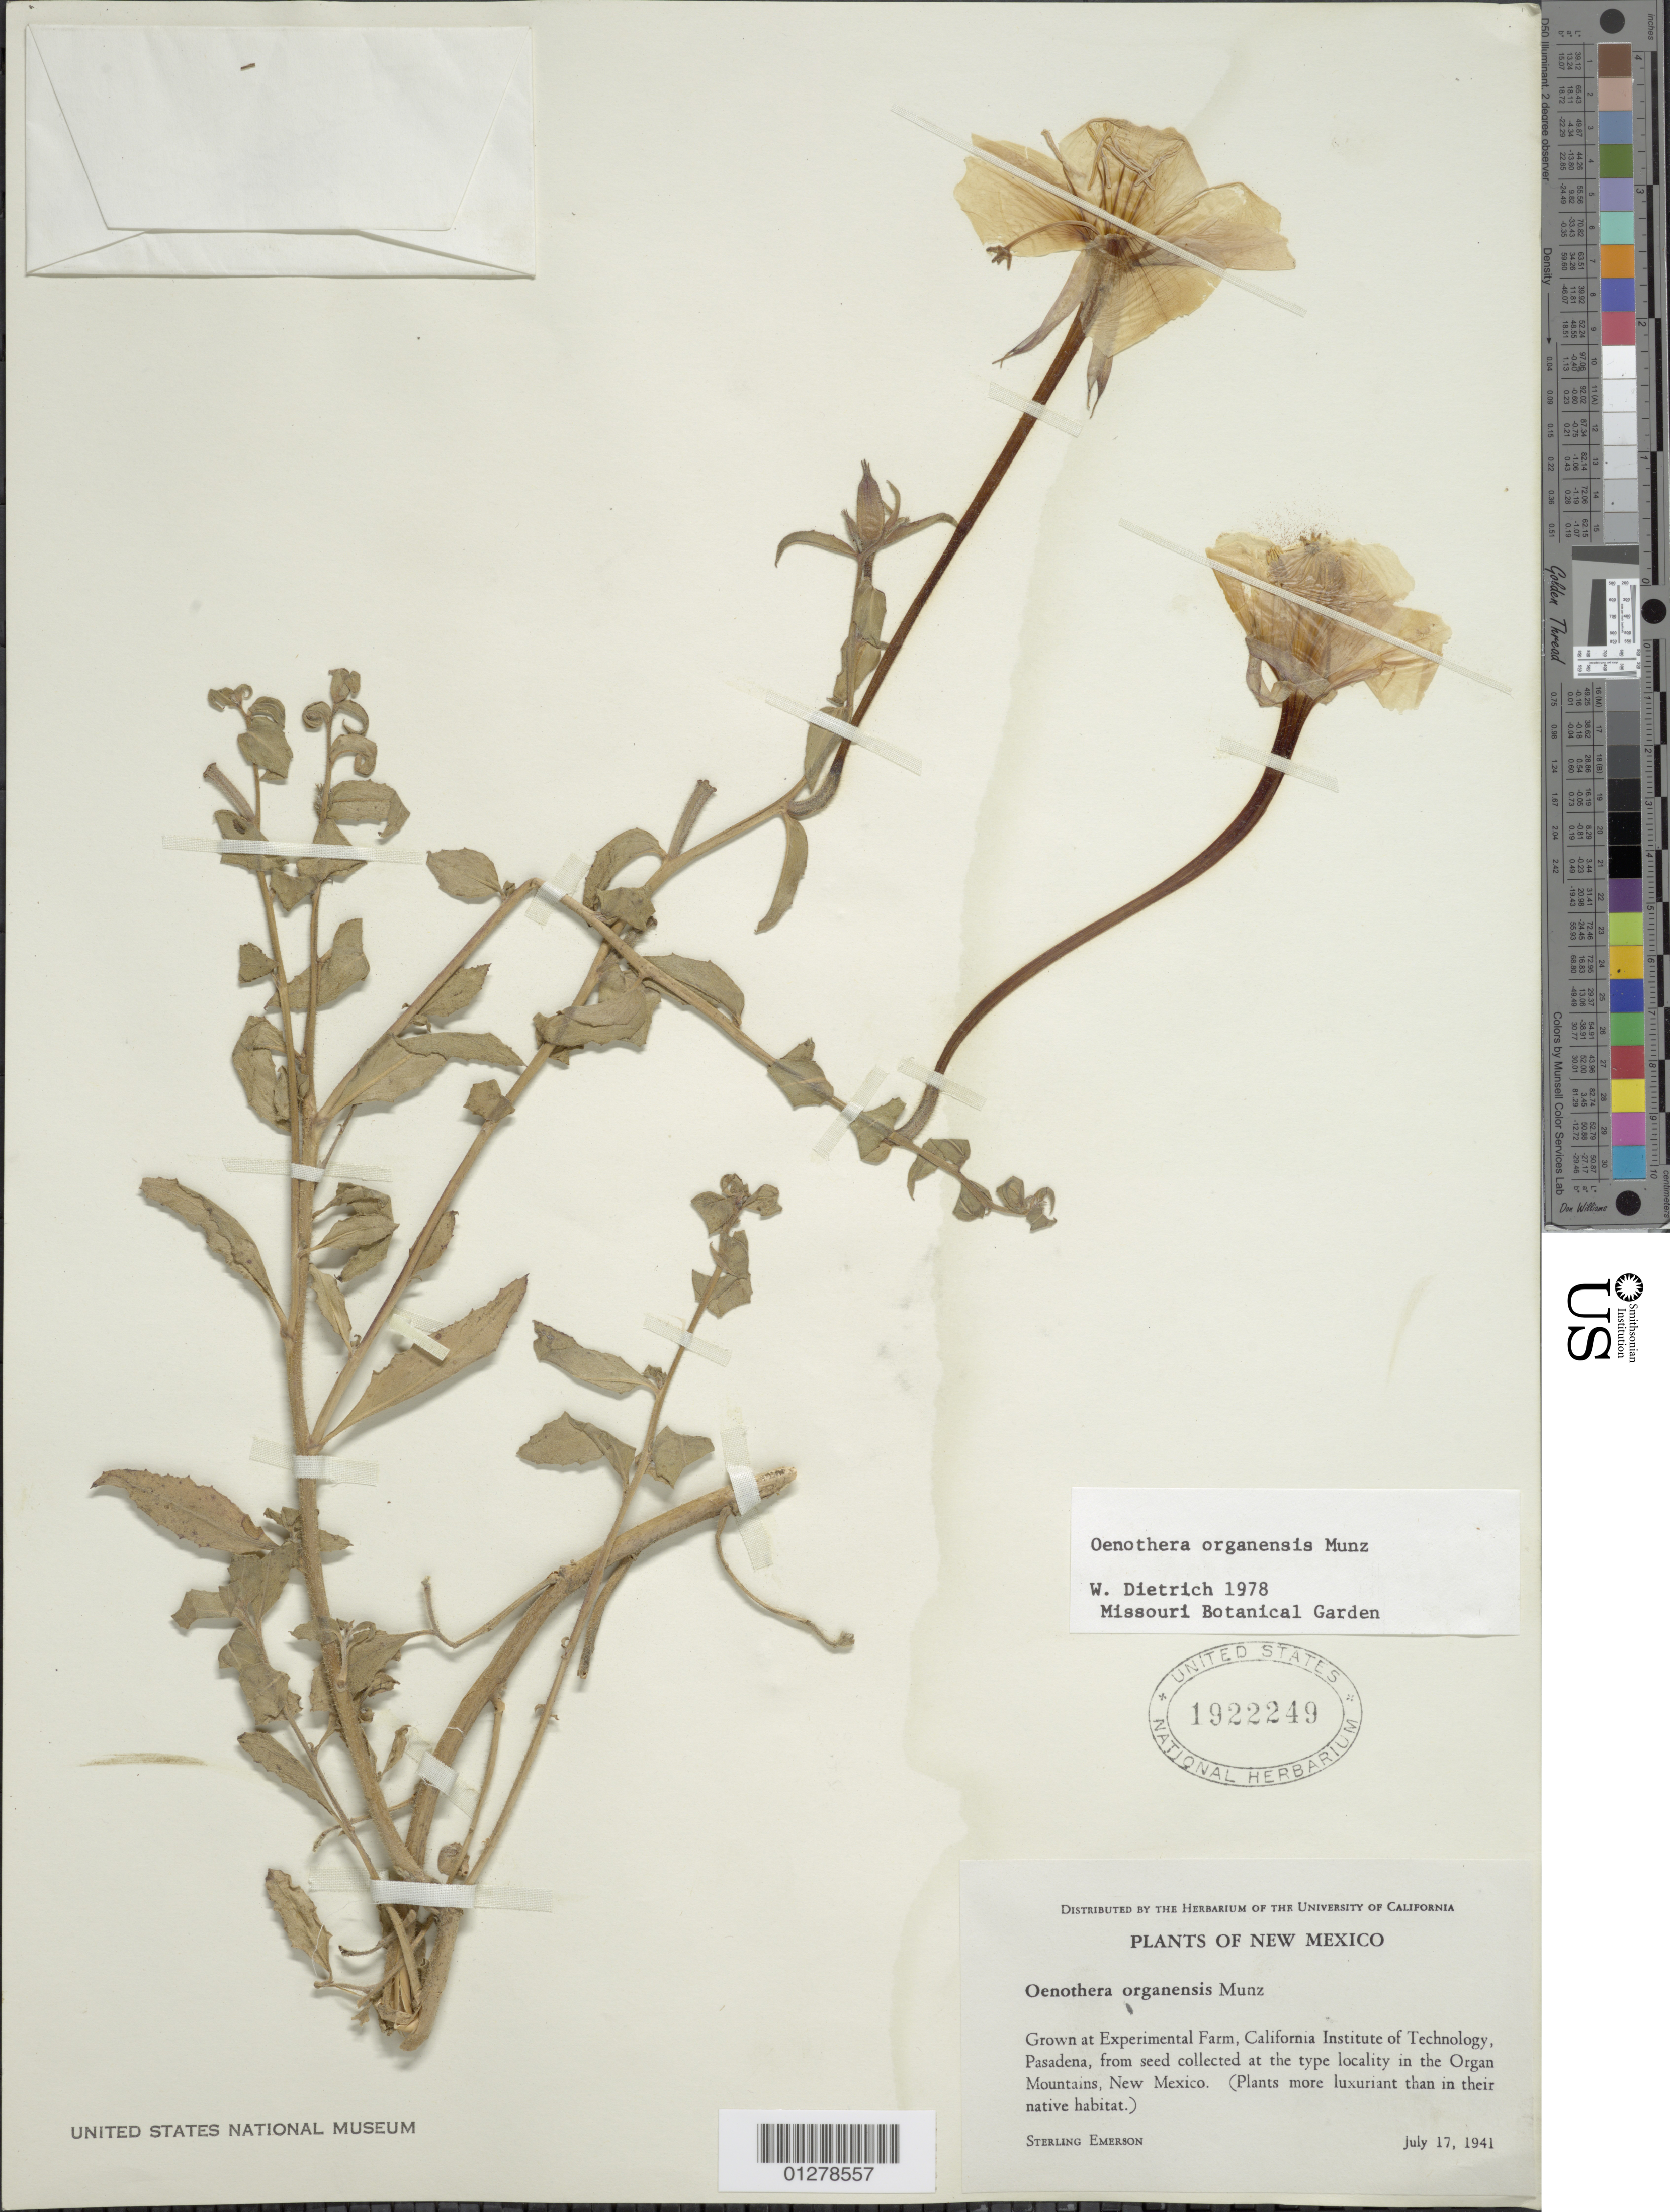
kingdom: Plantae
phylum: Tracheophyta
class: Magnoliopsida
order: Myrtales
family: Onagraceae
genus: Oenothera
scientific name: Oenothera organensis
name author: Munz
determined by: Dietrich, W.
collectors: S. Emerson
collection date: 1941-07-17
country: United States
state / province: California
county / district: Los Angeles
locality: Pasadena, Experimental Farm, California Institute of Technology.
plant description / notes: From seed collected in Organ Mts, New Mexico.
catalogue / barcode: US 1922249